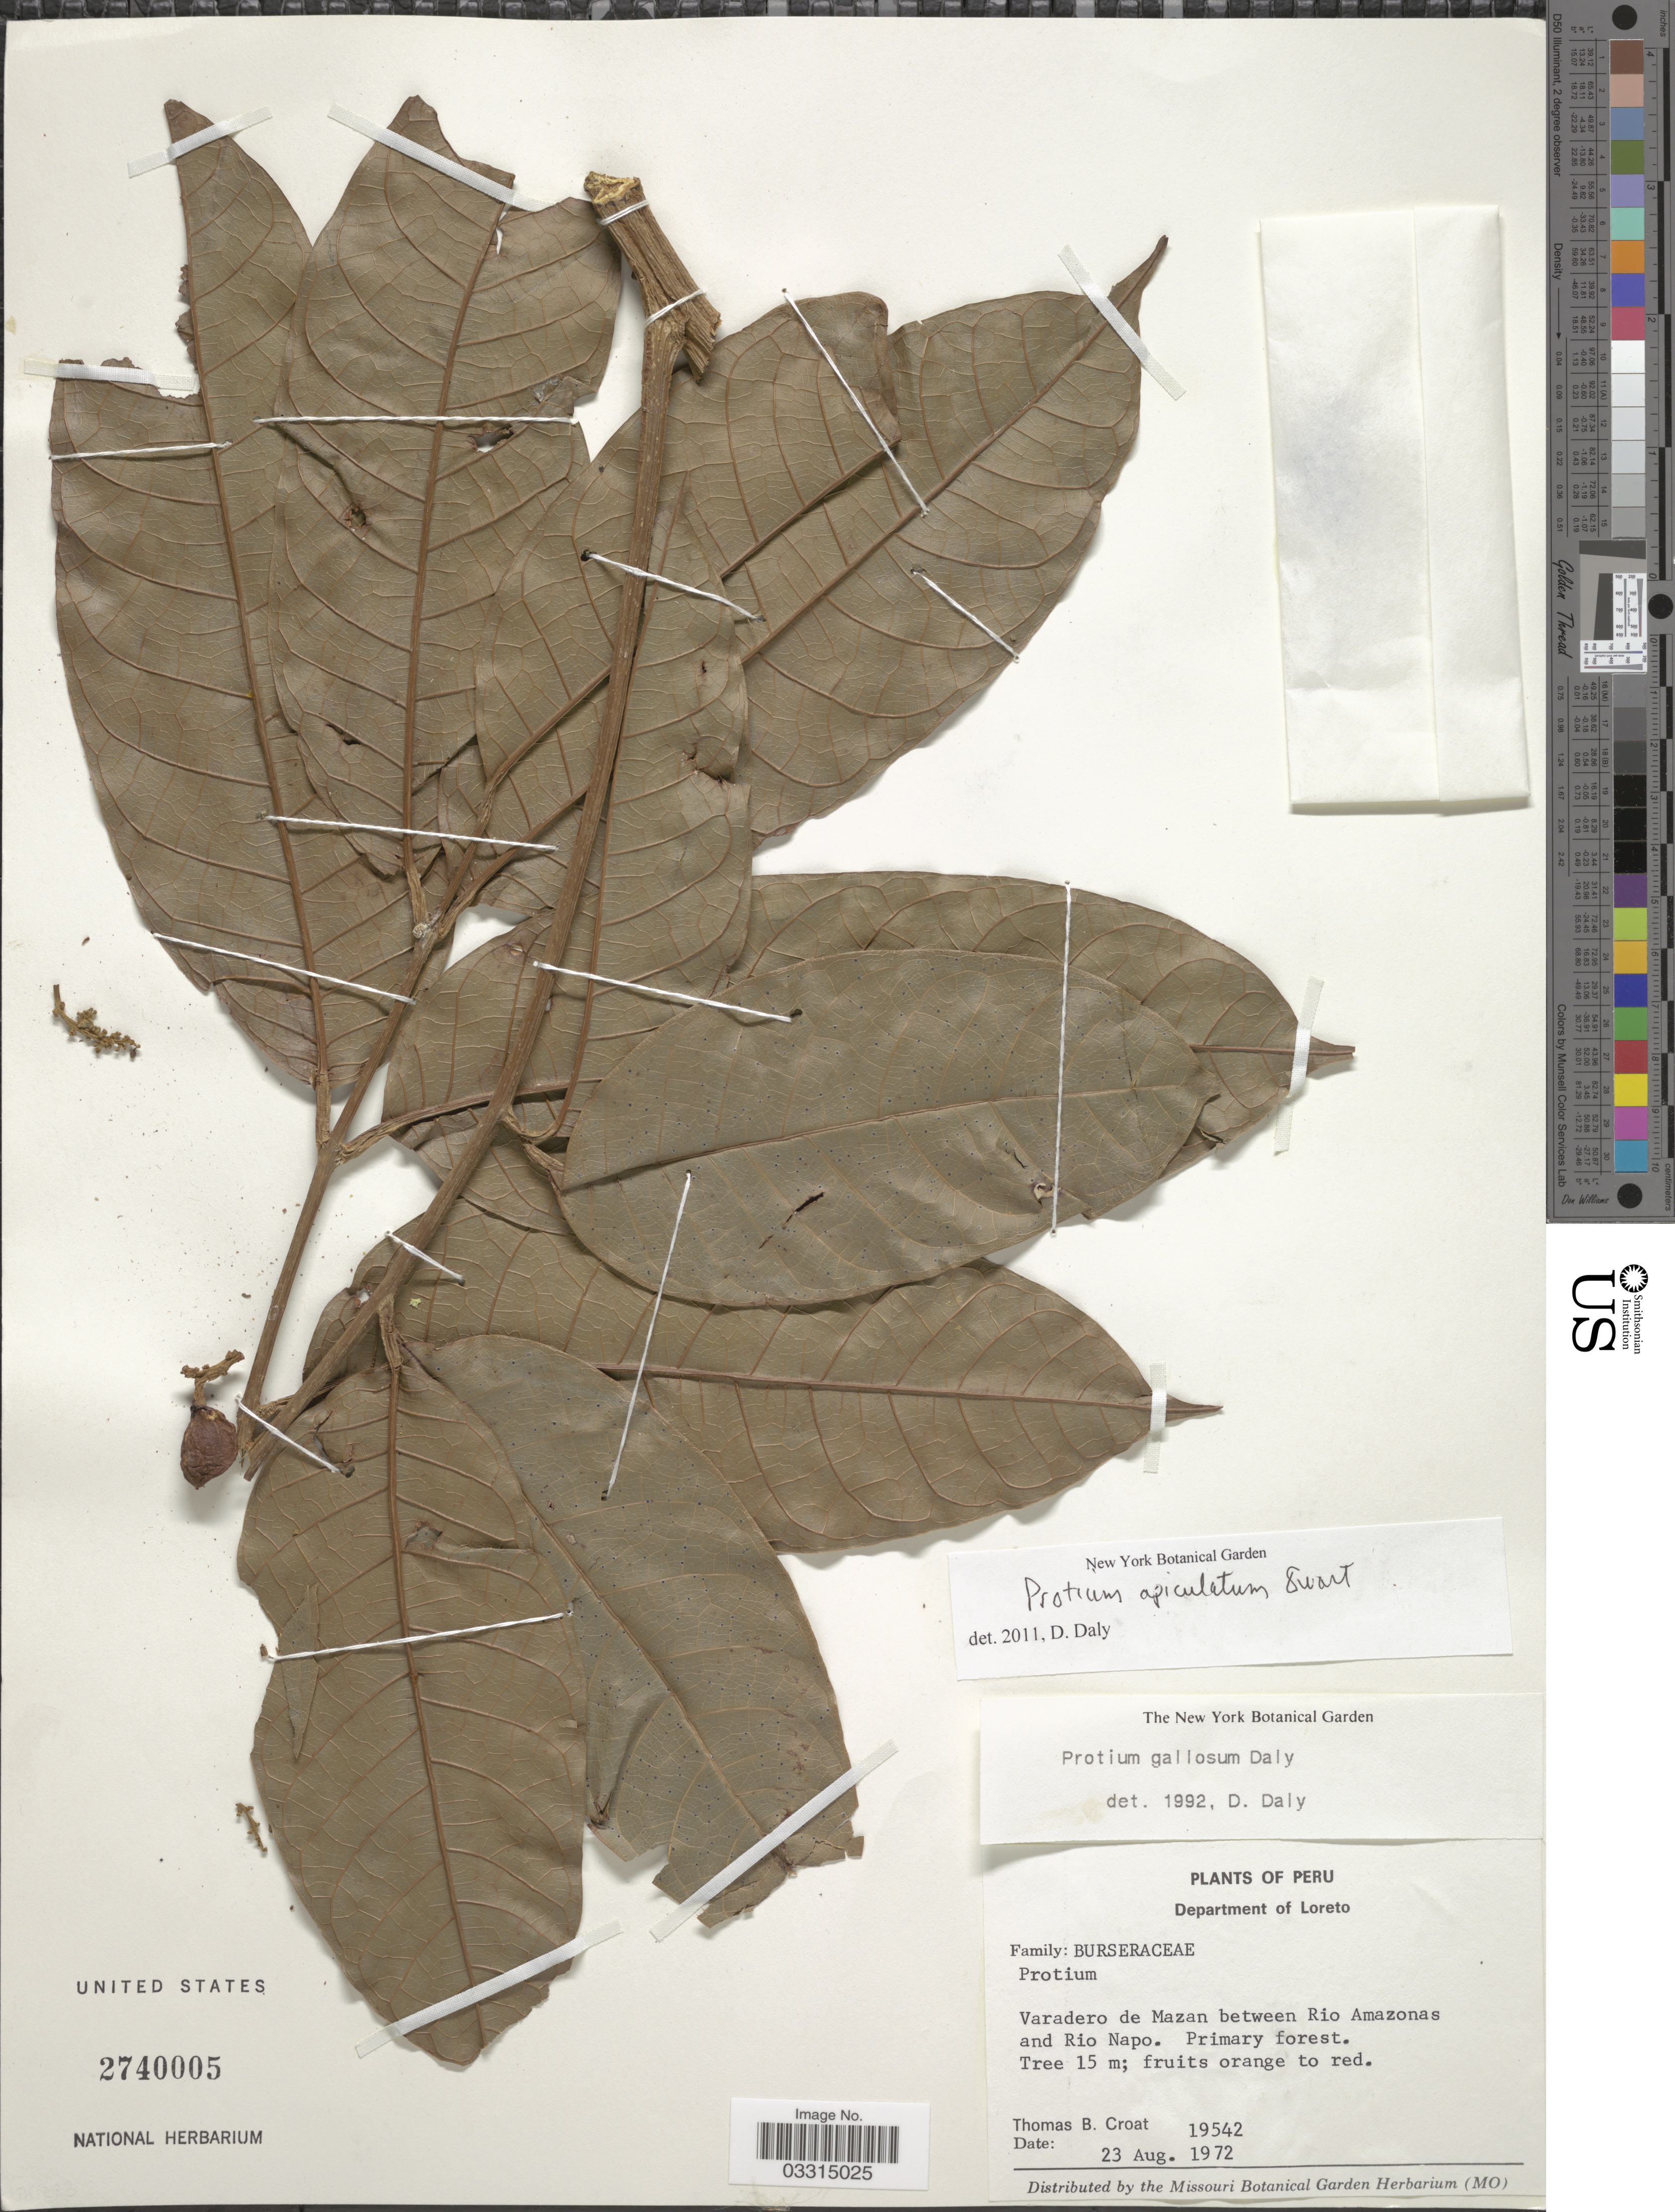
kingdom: Plantae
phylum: Tracheophyta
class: Magnoliopsida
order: Sapindales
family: Burseraceae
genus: Protium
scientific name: Protium apiculatum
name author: Swart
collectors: T. B. Croat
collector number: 19542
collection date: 1972-08-23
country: Peru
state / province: Loreto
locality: Department of Loreto. Varadero de Mazan between Rio Amazonas and Rio Napo.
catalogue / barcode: US 2740005